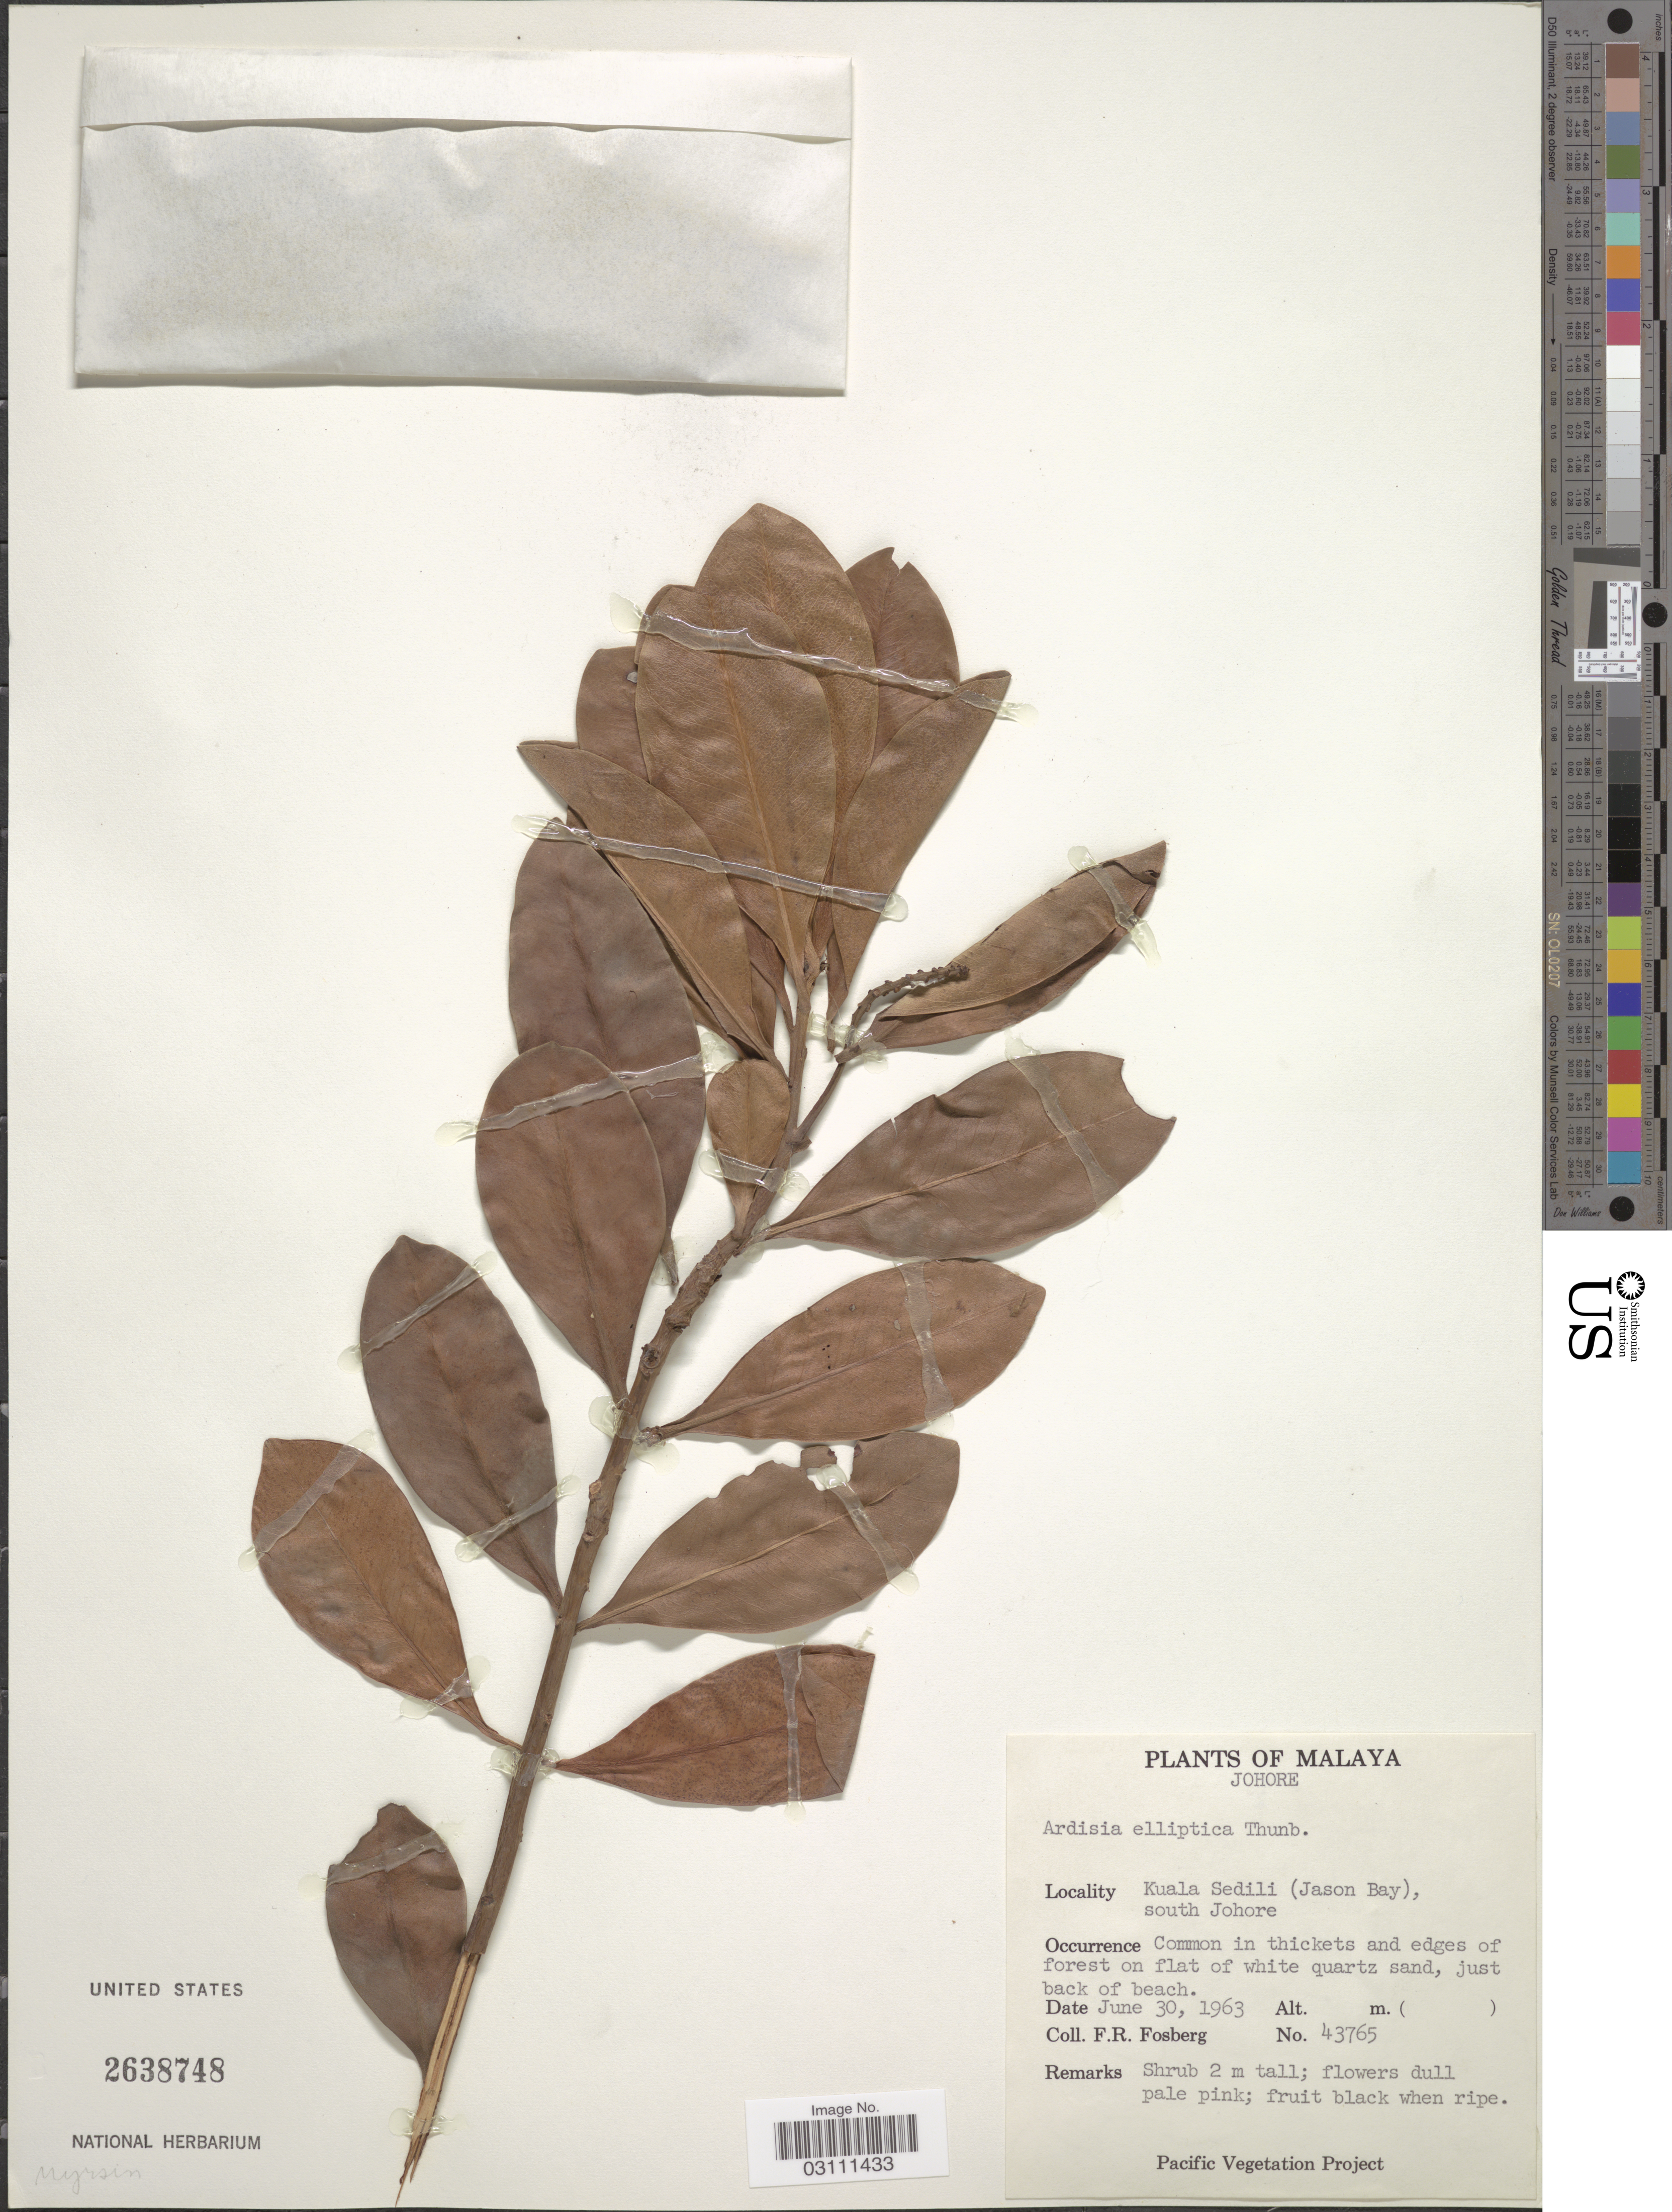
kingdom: Plantae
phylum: Tracheophyta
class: Magnoliopsida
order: Ericales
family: Primulaceae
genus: Ardisia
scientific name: Ardisia elliptica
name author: Thunb.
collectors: F. R. Fosberg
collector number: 43765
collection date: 1963-06-30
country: Malaysia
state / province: Johor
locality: Johore, Malaya, Kuala Sedili (Jason Bay), south Johore.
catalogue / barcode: US 2638748